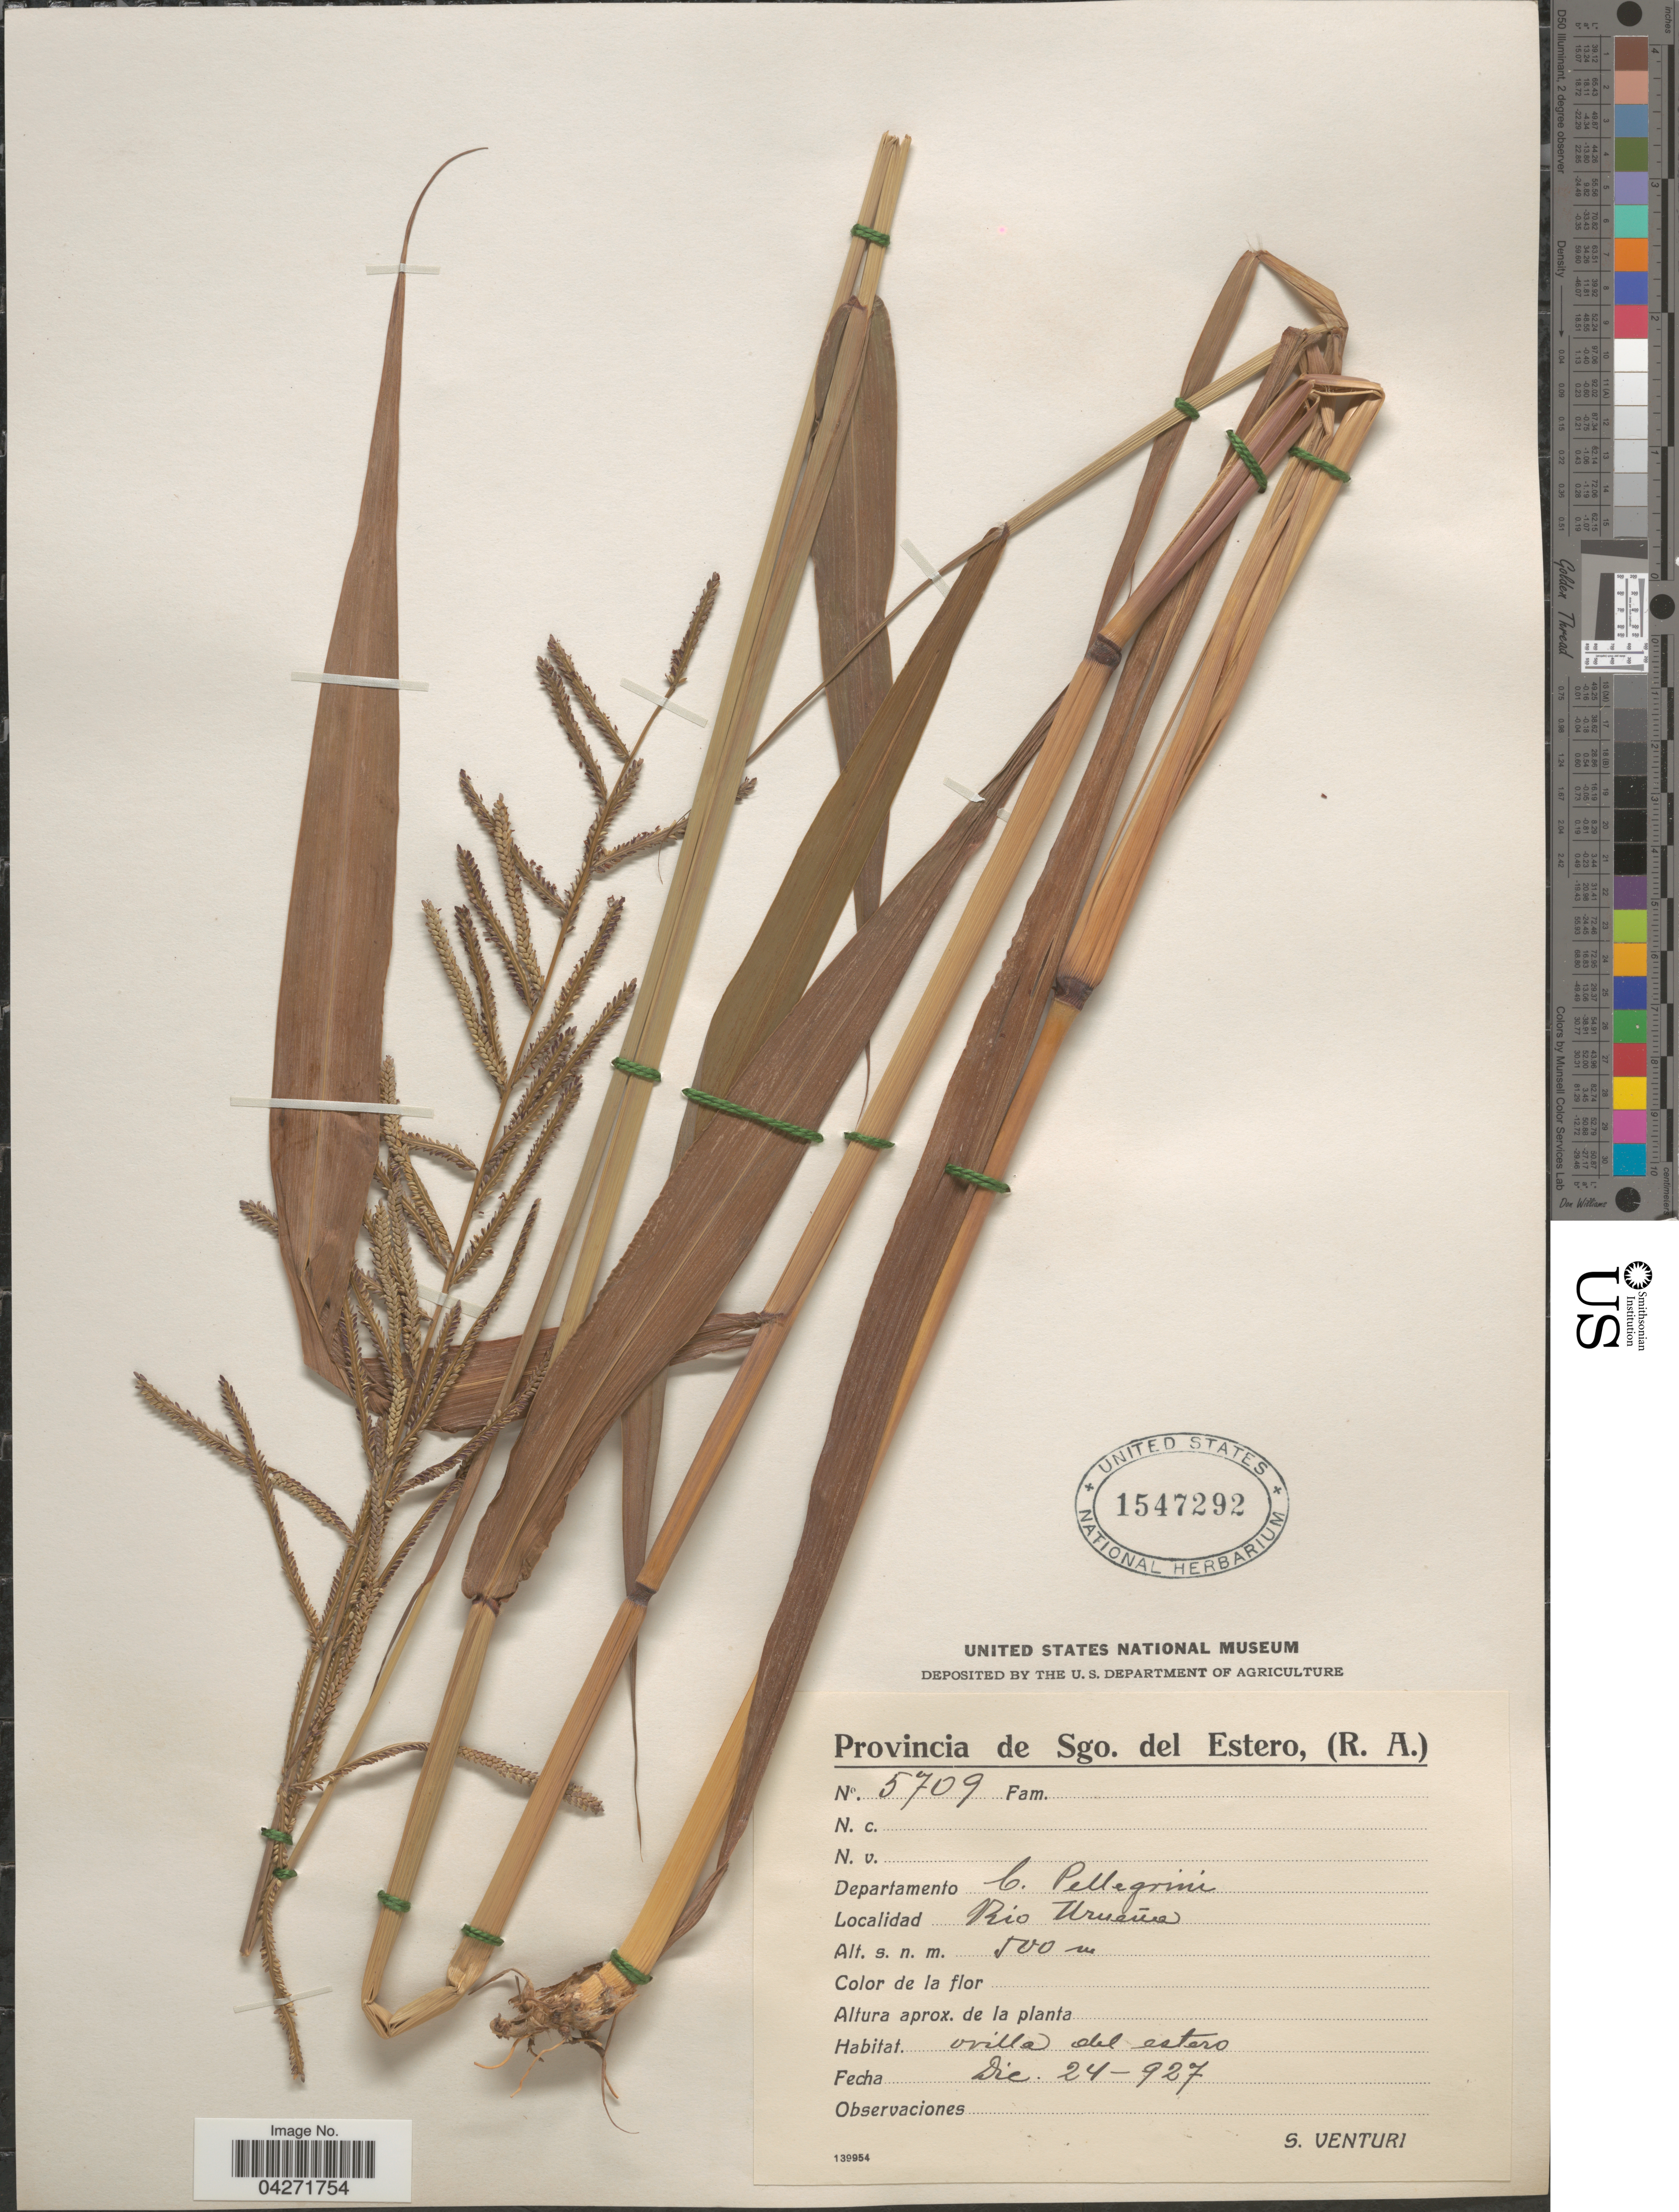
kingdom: Plantae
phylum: Tracheophyta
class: Liliopsida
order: Poales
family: Poaceae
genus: Paspalum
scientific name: Paspalum malacophyllum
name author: Trin.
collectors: S. Venturi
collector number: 5709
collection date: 1927-12-24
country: Argentina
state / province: Santiago del Estero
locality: Departamento C. Pellegrini. Rio Urueña.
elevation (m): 500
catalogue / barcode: US 1547292